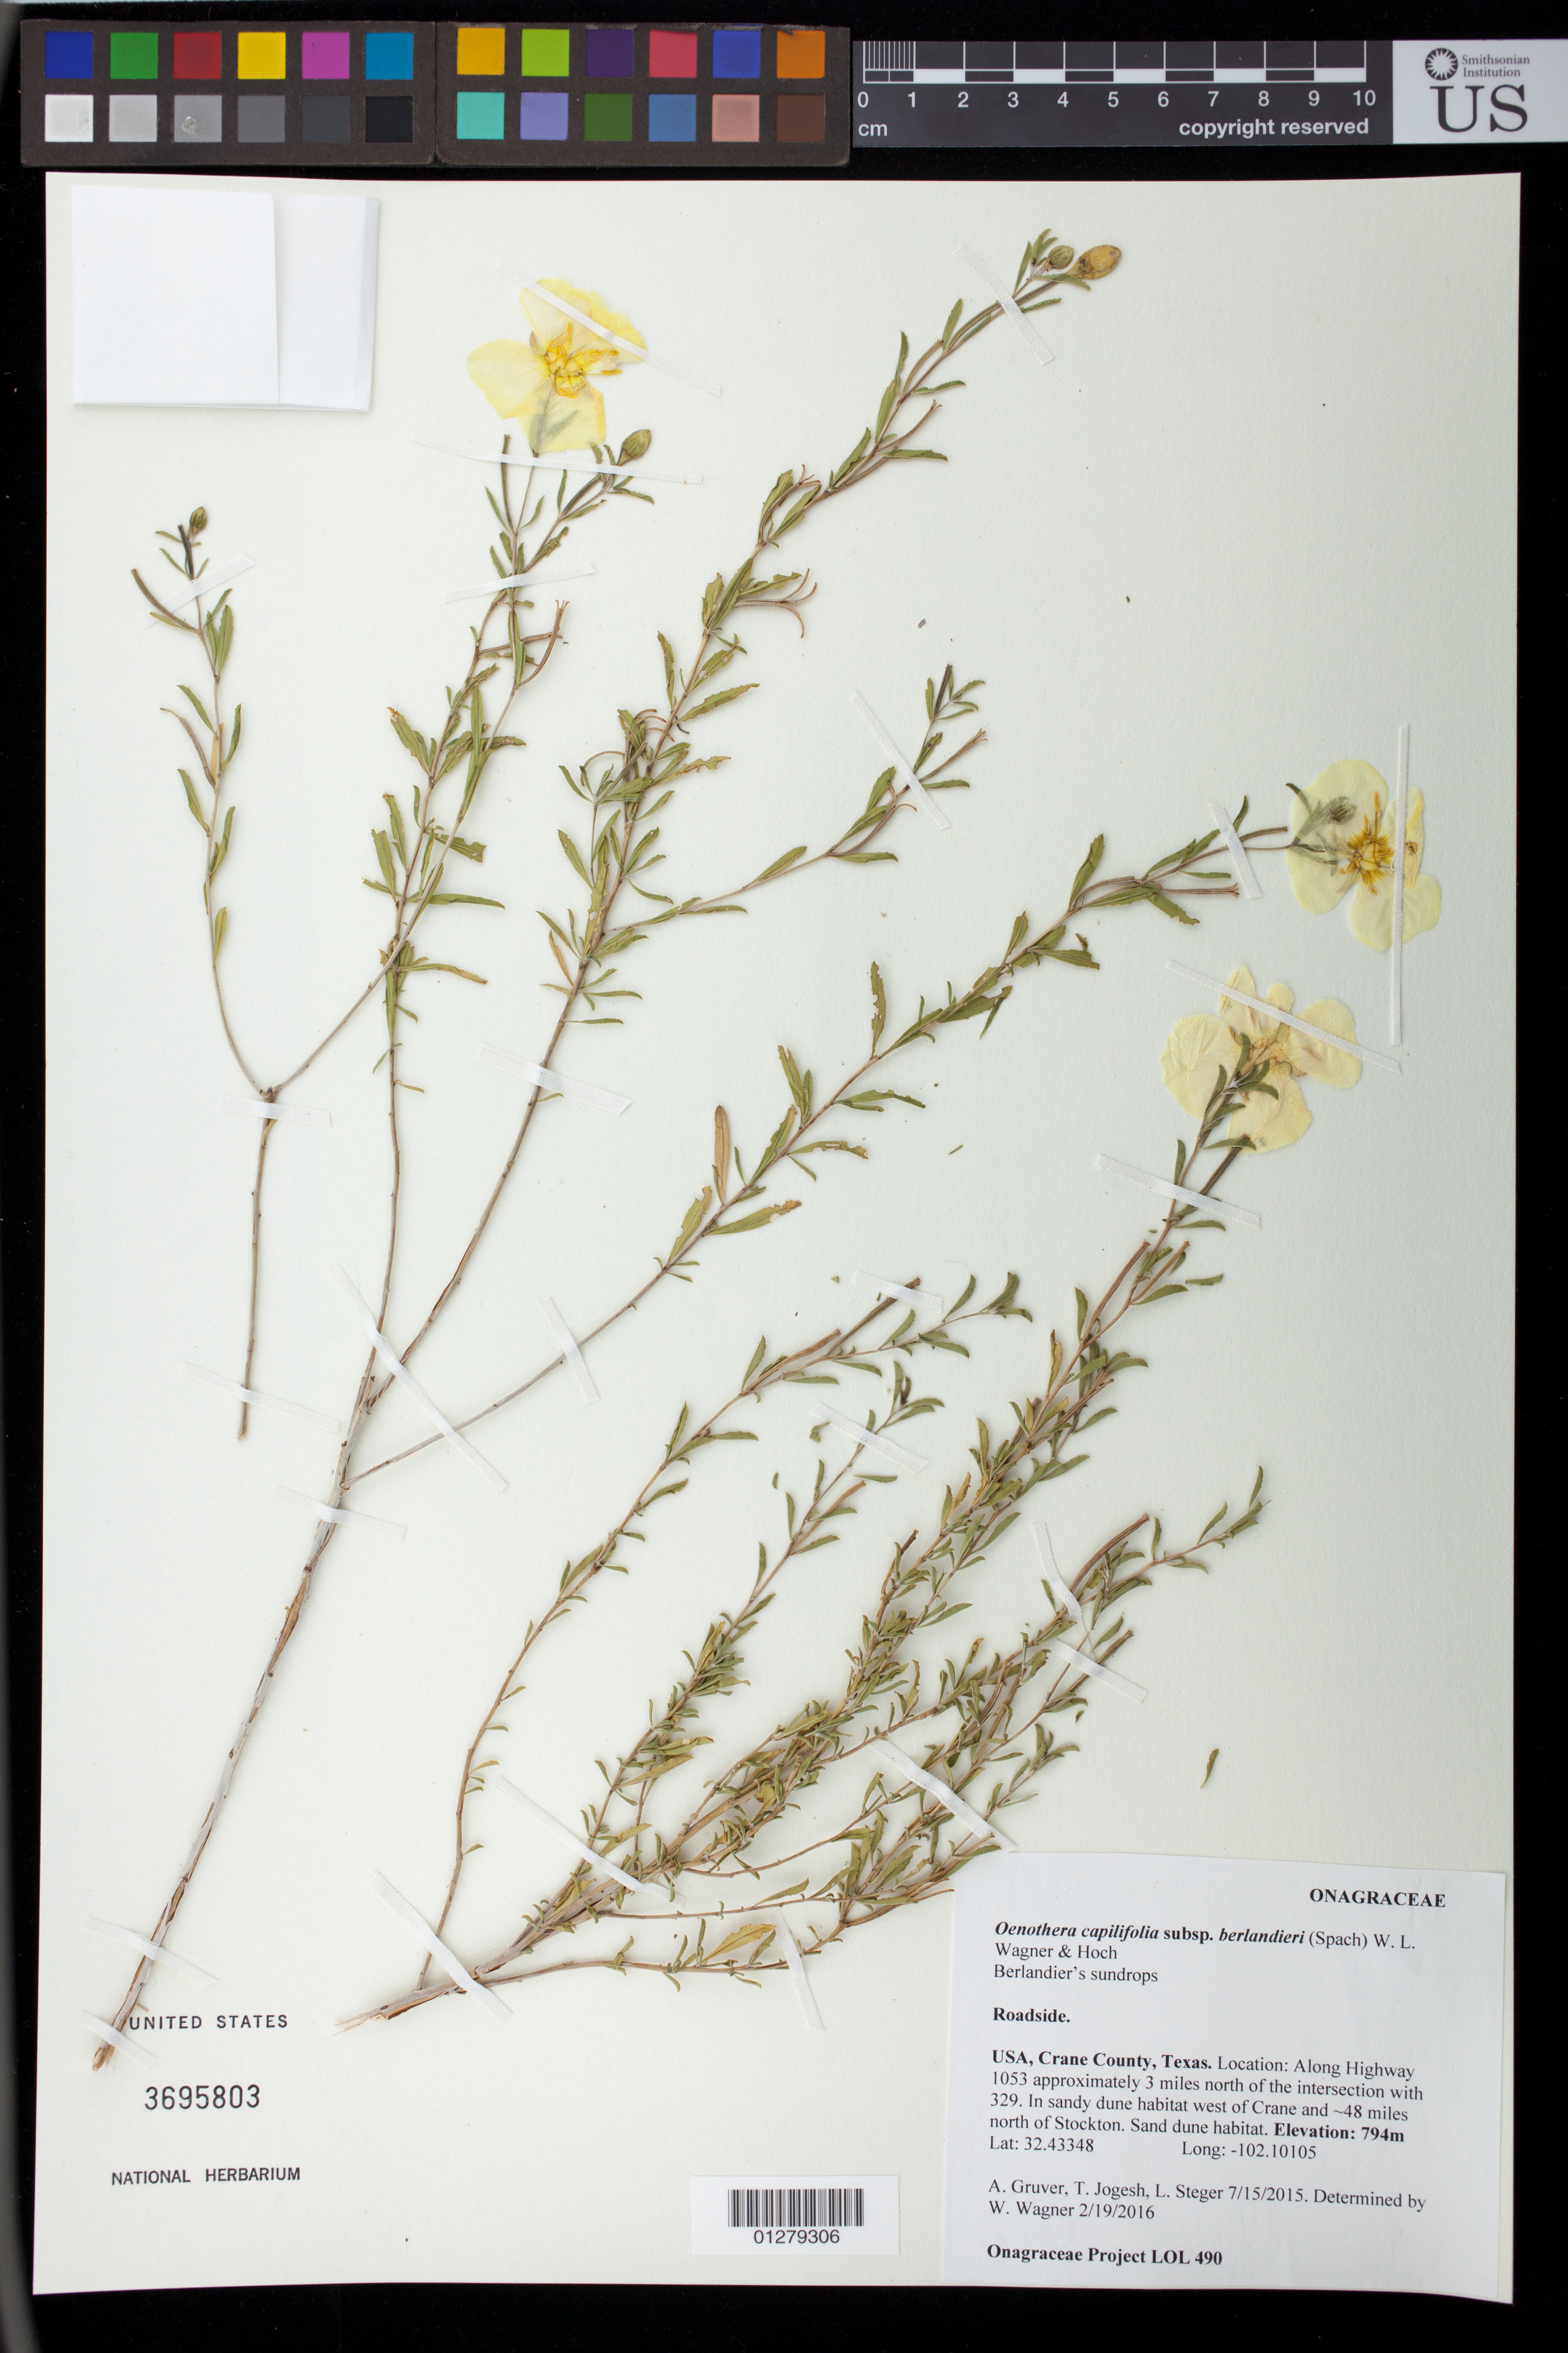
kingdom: Plantae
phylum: Tracheophyta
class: Magnoliopsida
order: Myrtales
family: Onagraceae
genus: Oenothera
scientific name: Oenothera capillifolia subsp. berlandieri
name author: (Spach) W.L. Wagner & Hoch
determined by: Wagner, W. L., (BOT), Smithsonian Institution - National Museum of Natural History (UNITED STATES)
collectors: A. Gruver, T. Jojesh, L. Steger & T. Tate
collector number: LOL 490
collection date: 2015-07-15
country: United States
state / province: Texas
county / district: Crane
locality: Along Highway 1053 approximately 3 miles north of the intersection with 329. In sandy dune habitat west of Crane and ~48 miles north of Stockton.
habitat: sand dune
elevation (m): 794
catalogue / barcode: US 3695803